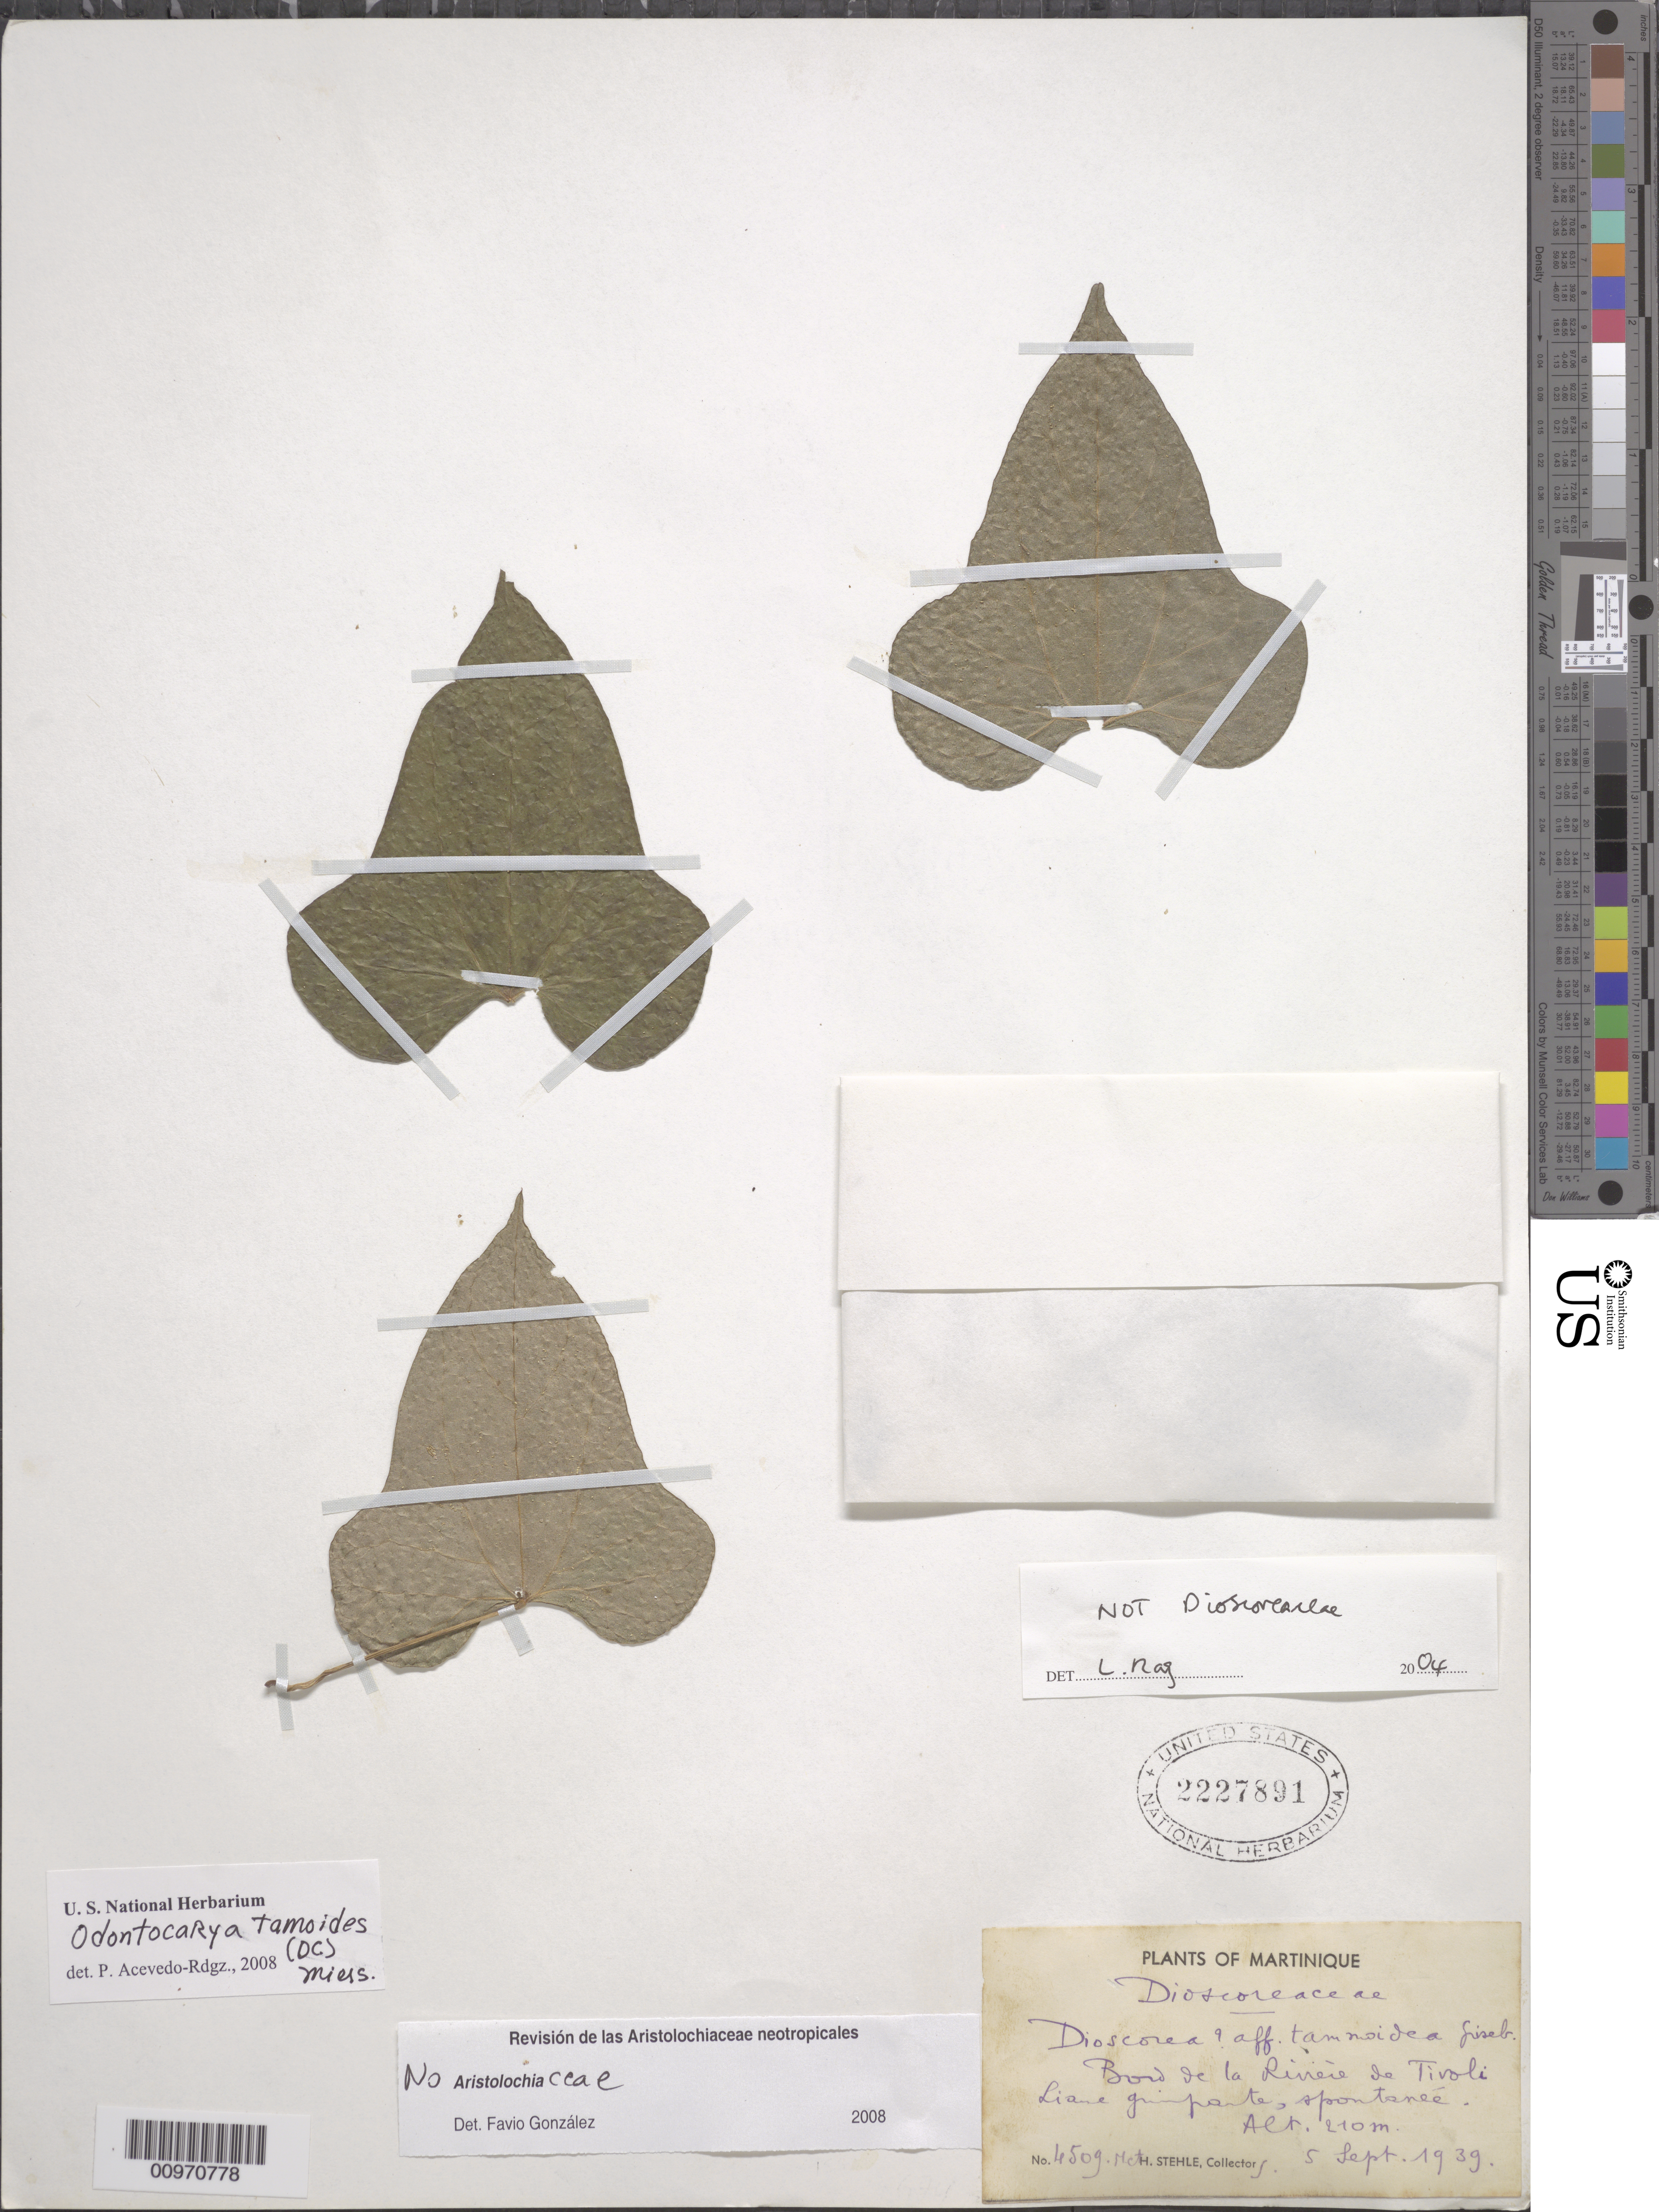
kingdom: Plantae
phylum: Tracheophyta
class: Magnoliopsida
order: Ranunculales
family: Menispermaceae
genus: Odontocarya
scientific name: Odontocarya tamoides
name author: (DC.) Miers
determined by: Acevedo-Rodríguez, P., (BOT), Smithsonian Institution - National Museum of Natural History (UNITED STATES)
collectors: H. Stehlé & M. Stehlé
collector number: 4509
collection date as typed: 05 Sep 1939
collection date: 1939-09-05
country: Martinique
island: Martinique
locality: Bois de la Rivière de Tivoli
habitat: Bois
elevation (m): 210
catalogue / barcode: US 2227891